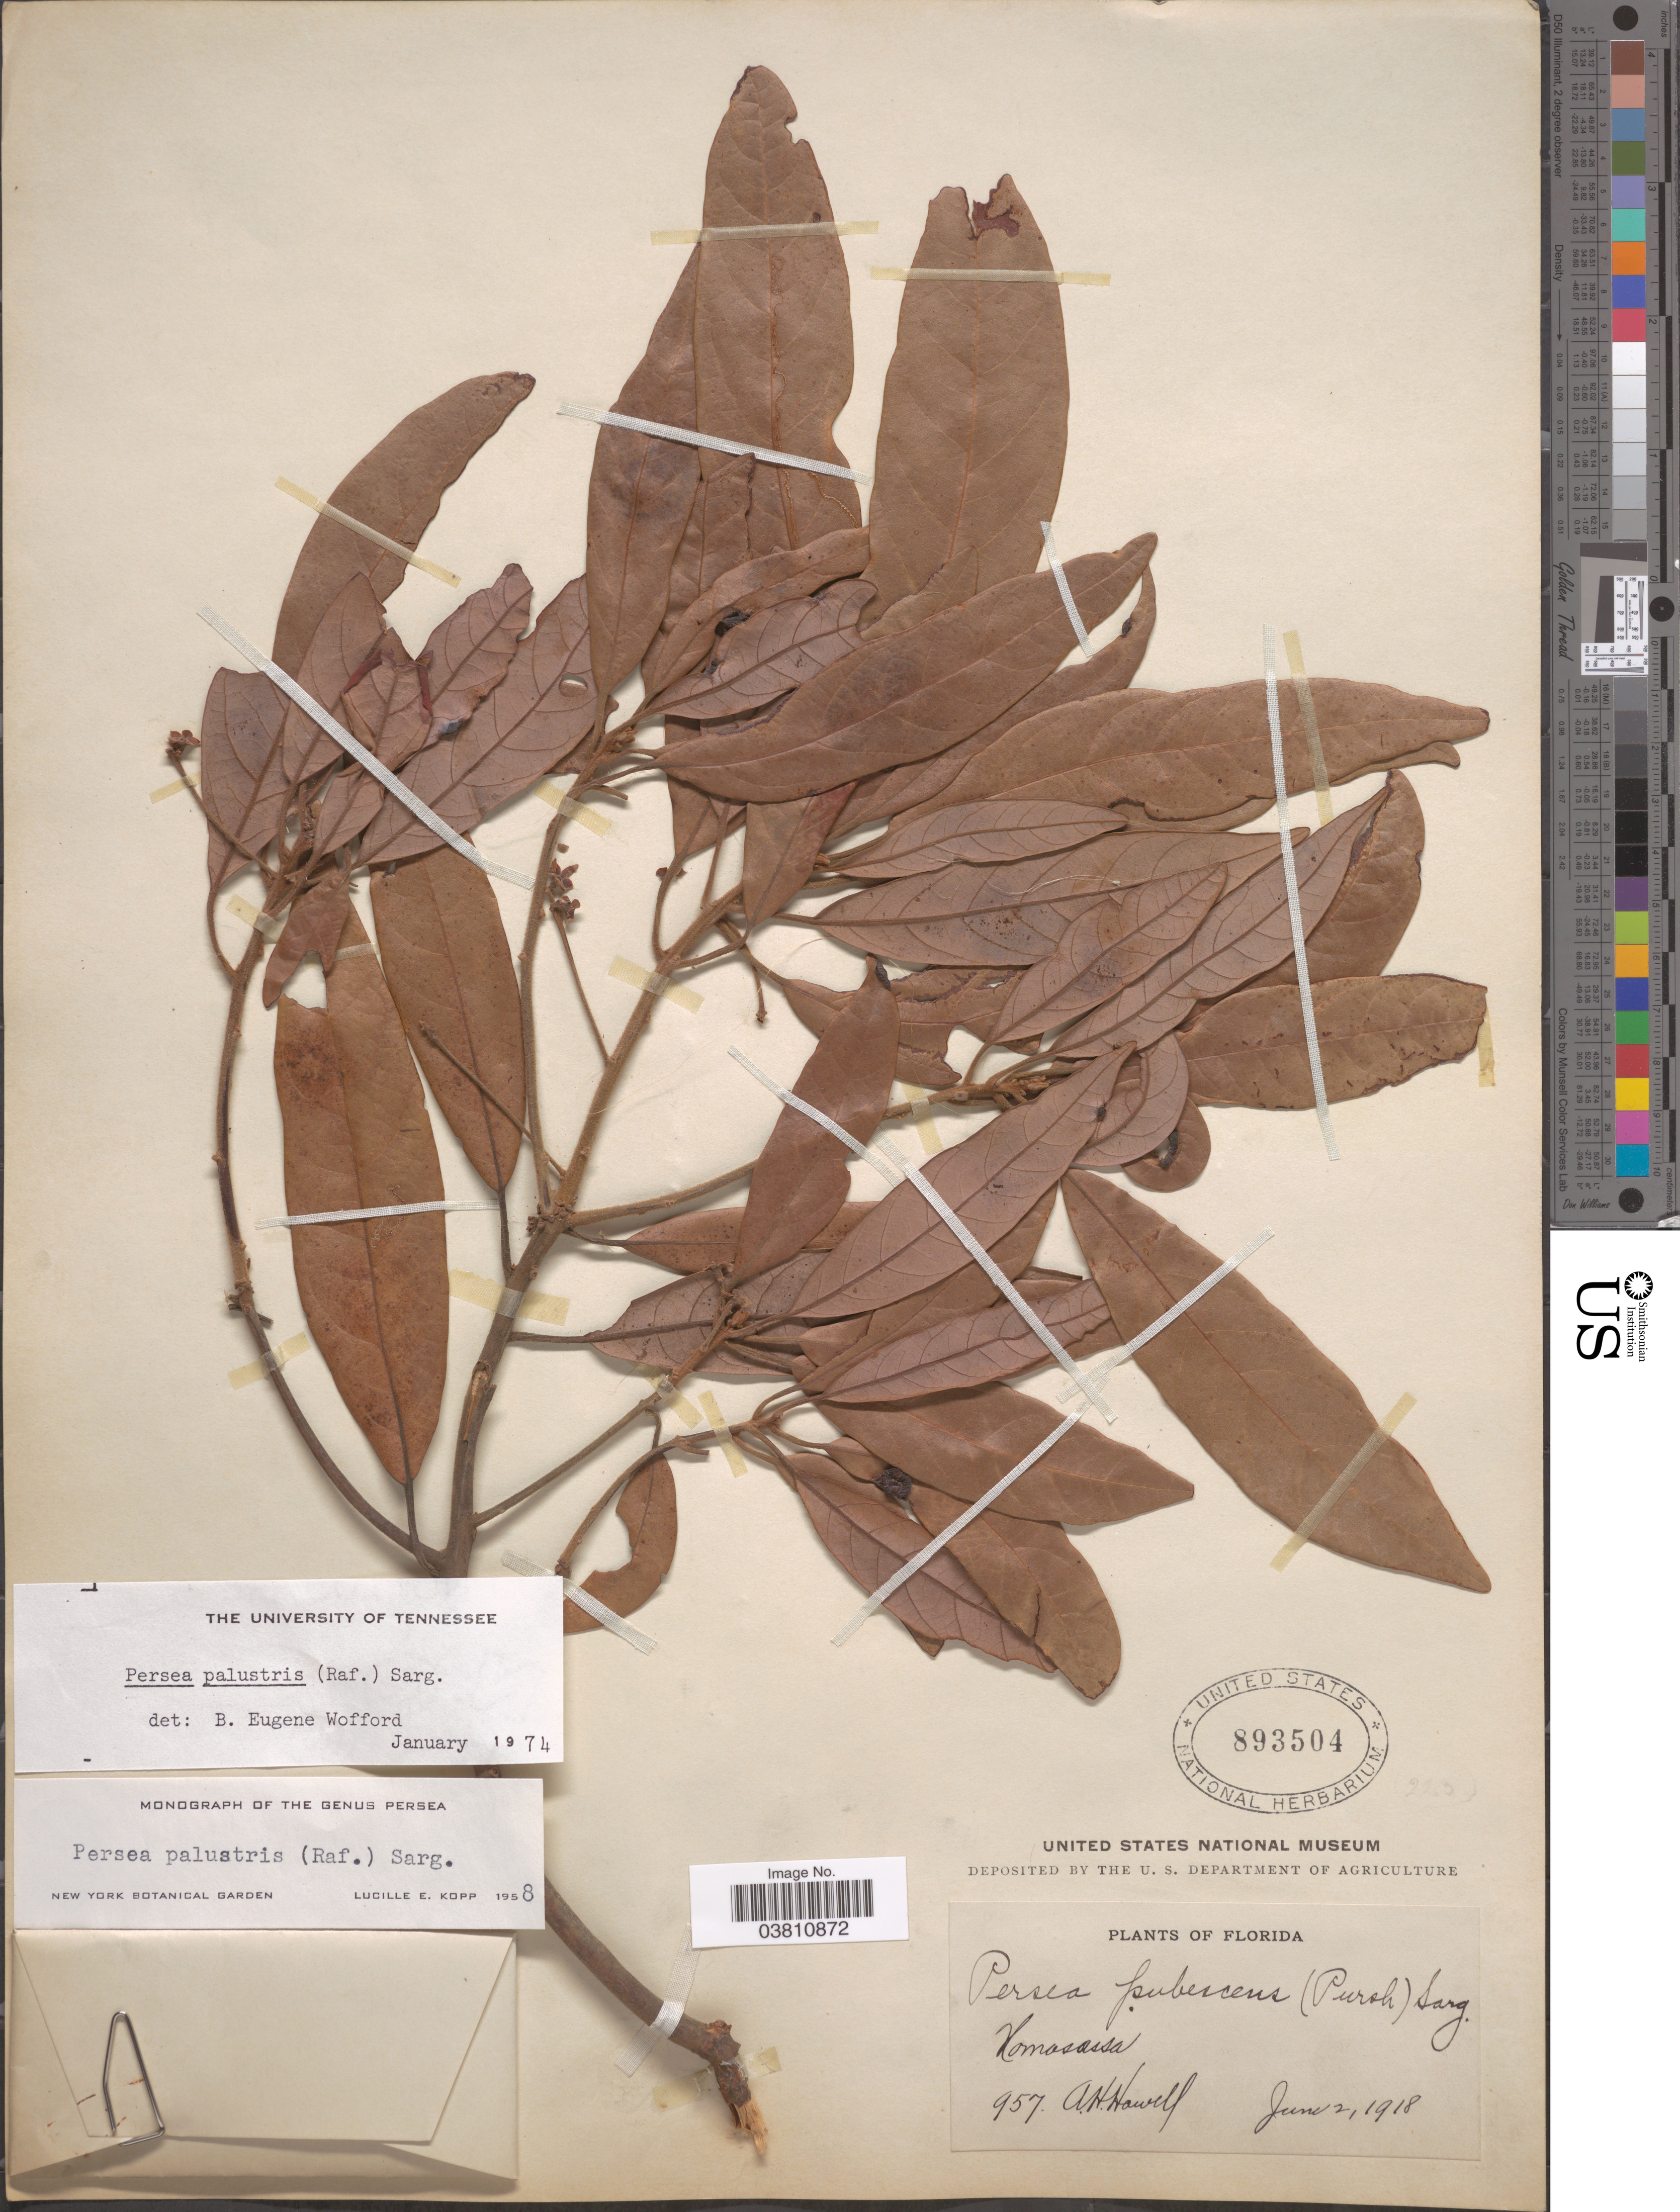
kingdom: Plantae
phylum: Tracheophyta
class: Magnoliopsida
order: Laurales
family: Lauraceae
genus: Persea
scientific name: Persea palustris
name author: (Raf.) Sarg.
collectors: A. Howell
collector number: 957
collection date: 1918-06-02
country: United States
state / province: Florida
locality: Homosassa.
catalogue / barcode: US 893504